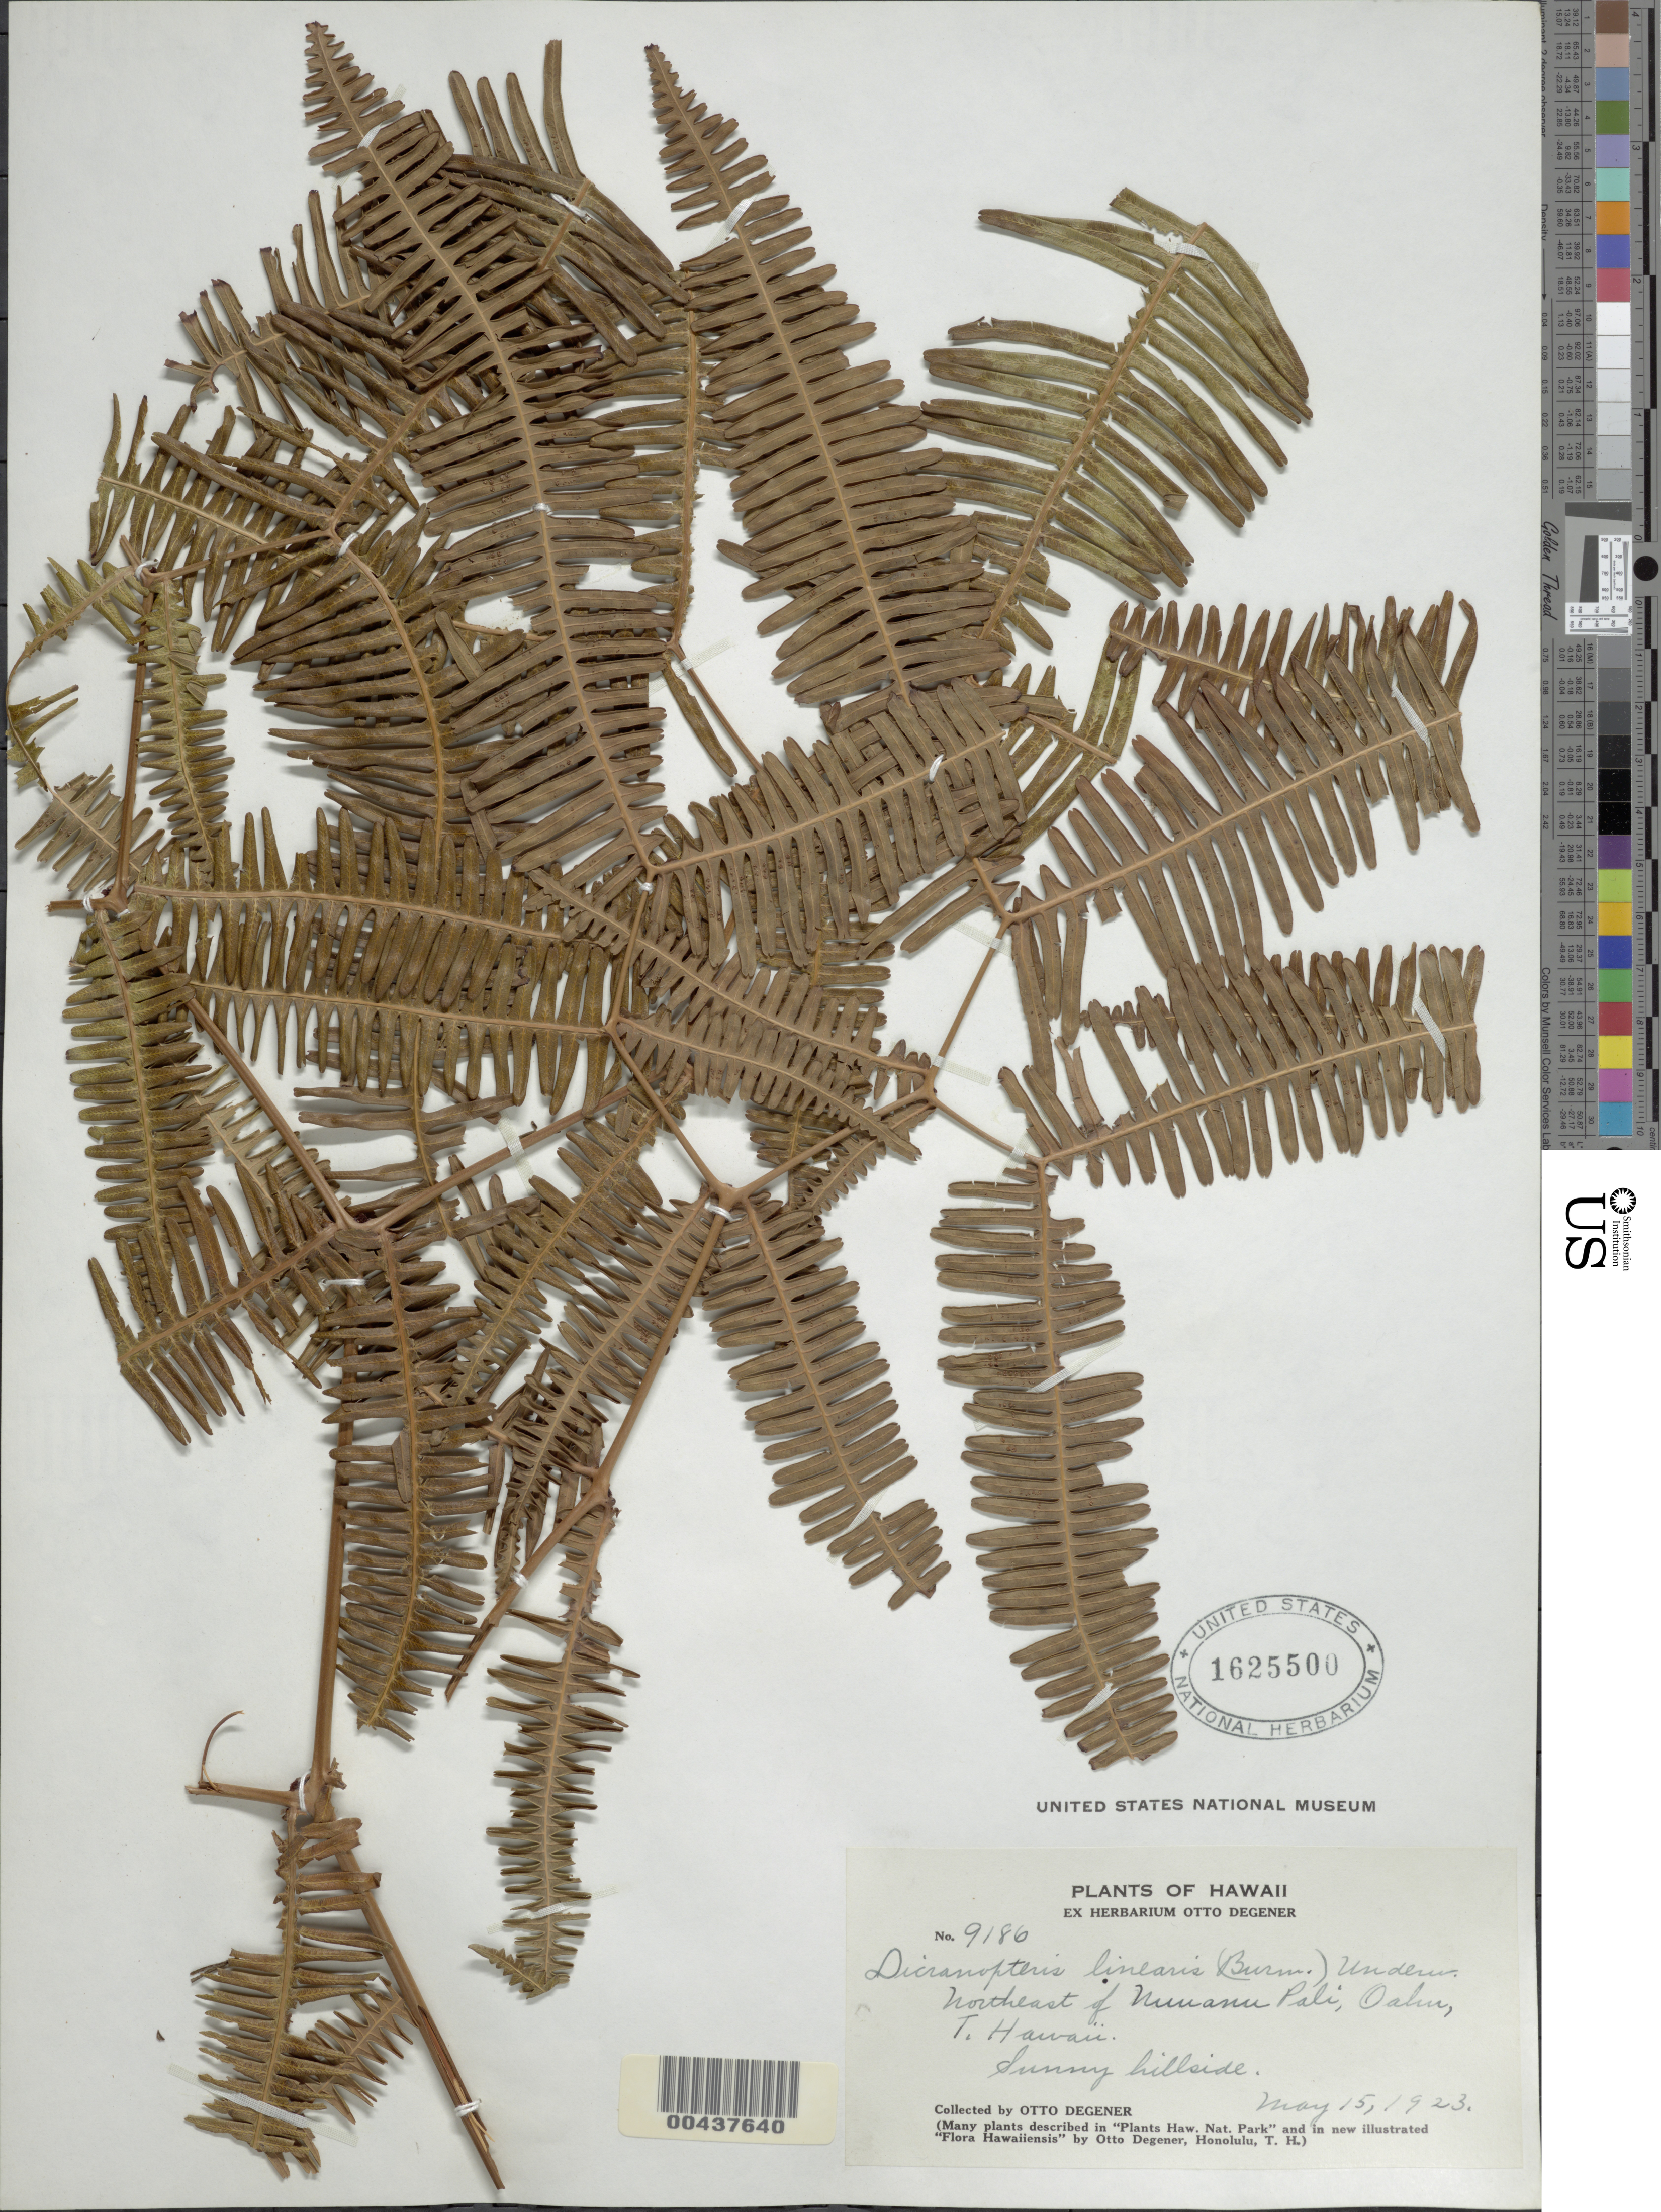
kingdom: Plantae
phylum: Tracheophyta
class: Polypodiopsida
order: Gleicheniales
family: Gleicheniaceae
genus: Dicranopteris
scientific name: Dicranopteris linearis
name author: (Burm. f.) Underw.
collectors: O. Degener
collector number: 9186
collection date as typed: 15 May 1923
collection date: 1923-05-15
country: United States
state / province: Hawaii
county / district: Honolulu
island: Oahu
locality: NE of Nuuanu Pali, Oahu, T.Hawaii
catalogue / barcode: US 1625500